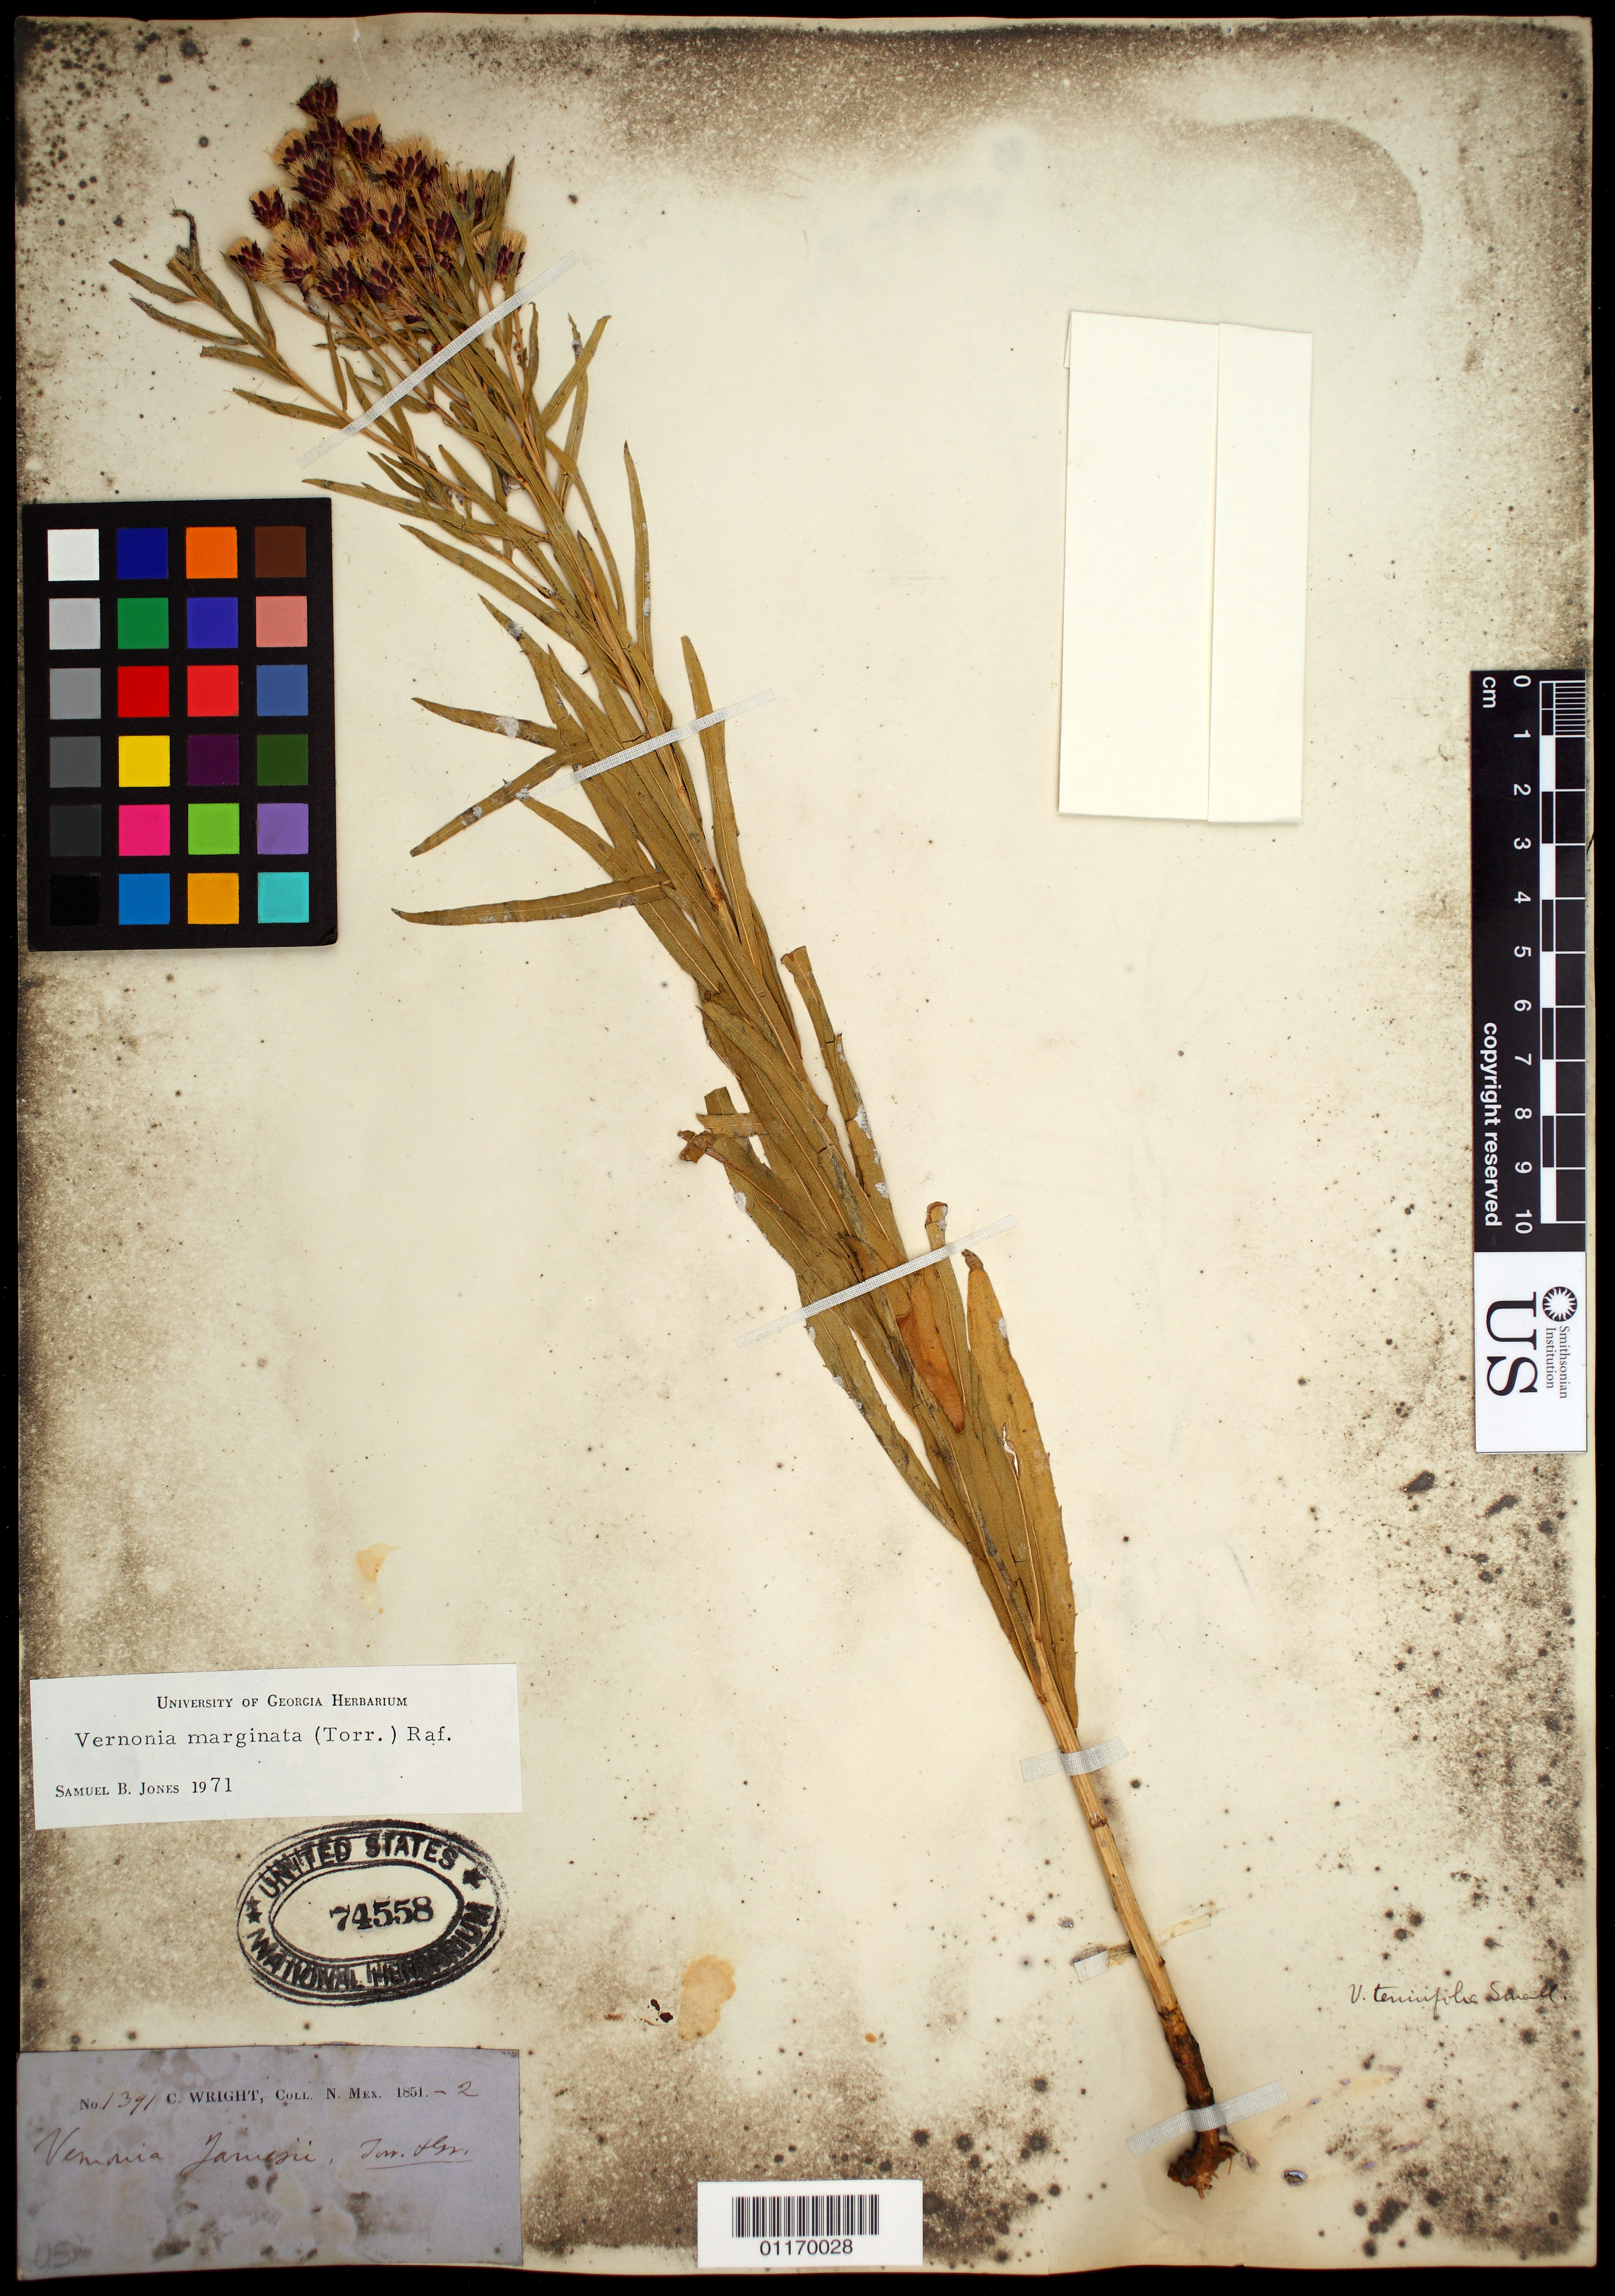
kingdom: Plantae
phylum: Tracheophyta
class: Magnoliopsida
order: Asterales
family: Asteraceae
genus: Vernonia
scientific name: Vernonia marginata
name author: (Torr.) Raf.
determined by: Jones, S. B.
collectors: C. Wright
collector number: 1391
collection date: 1851/1852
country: United States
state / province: New Mexico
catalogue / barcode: US 74558